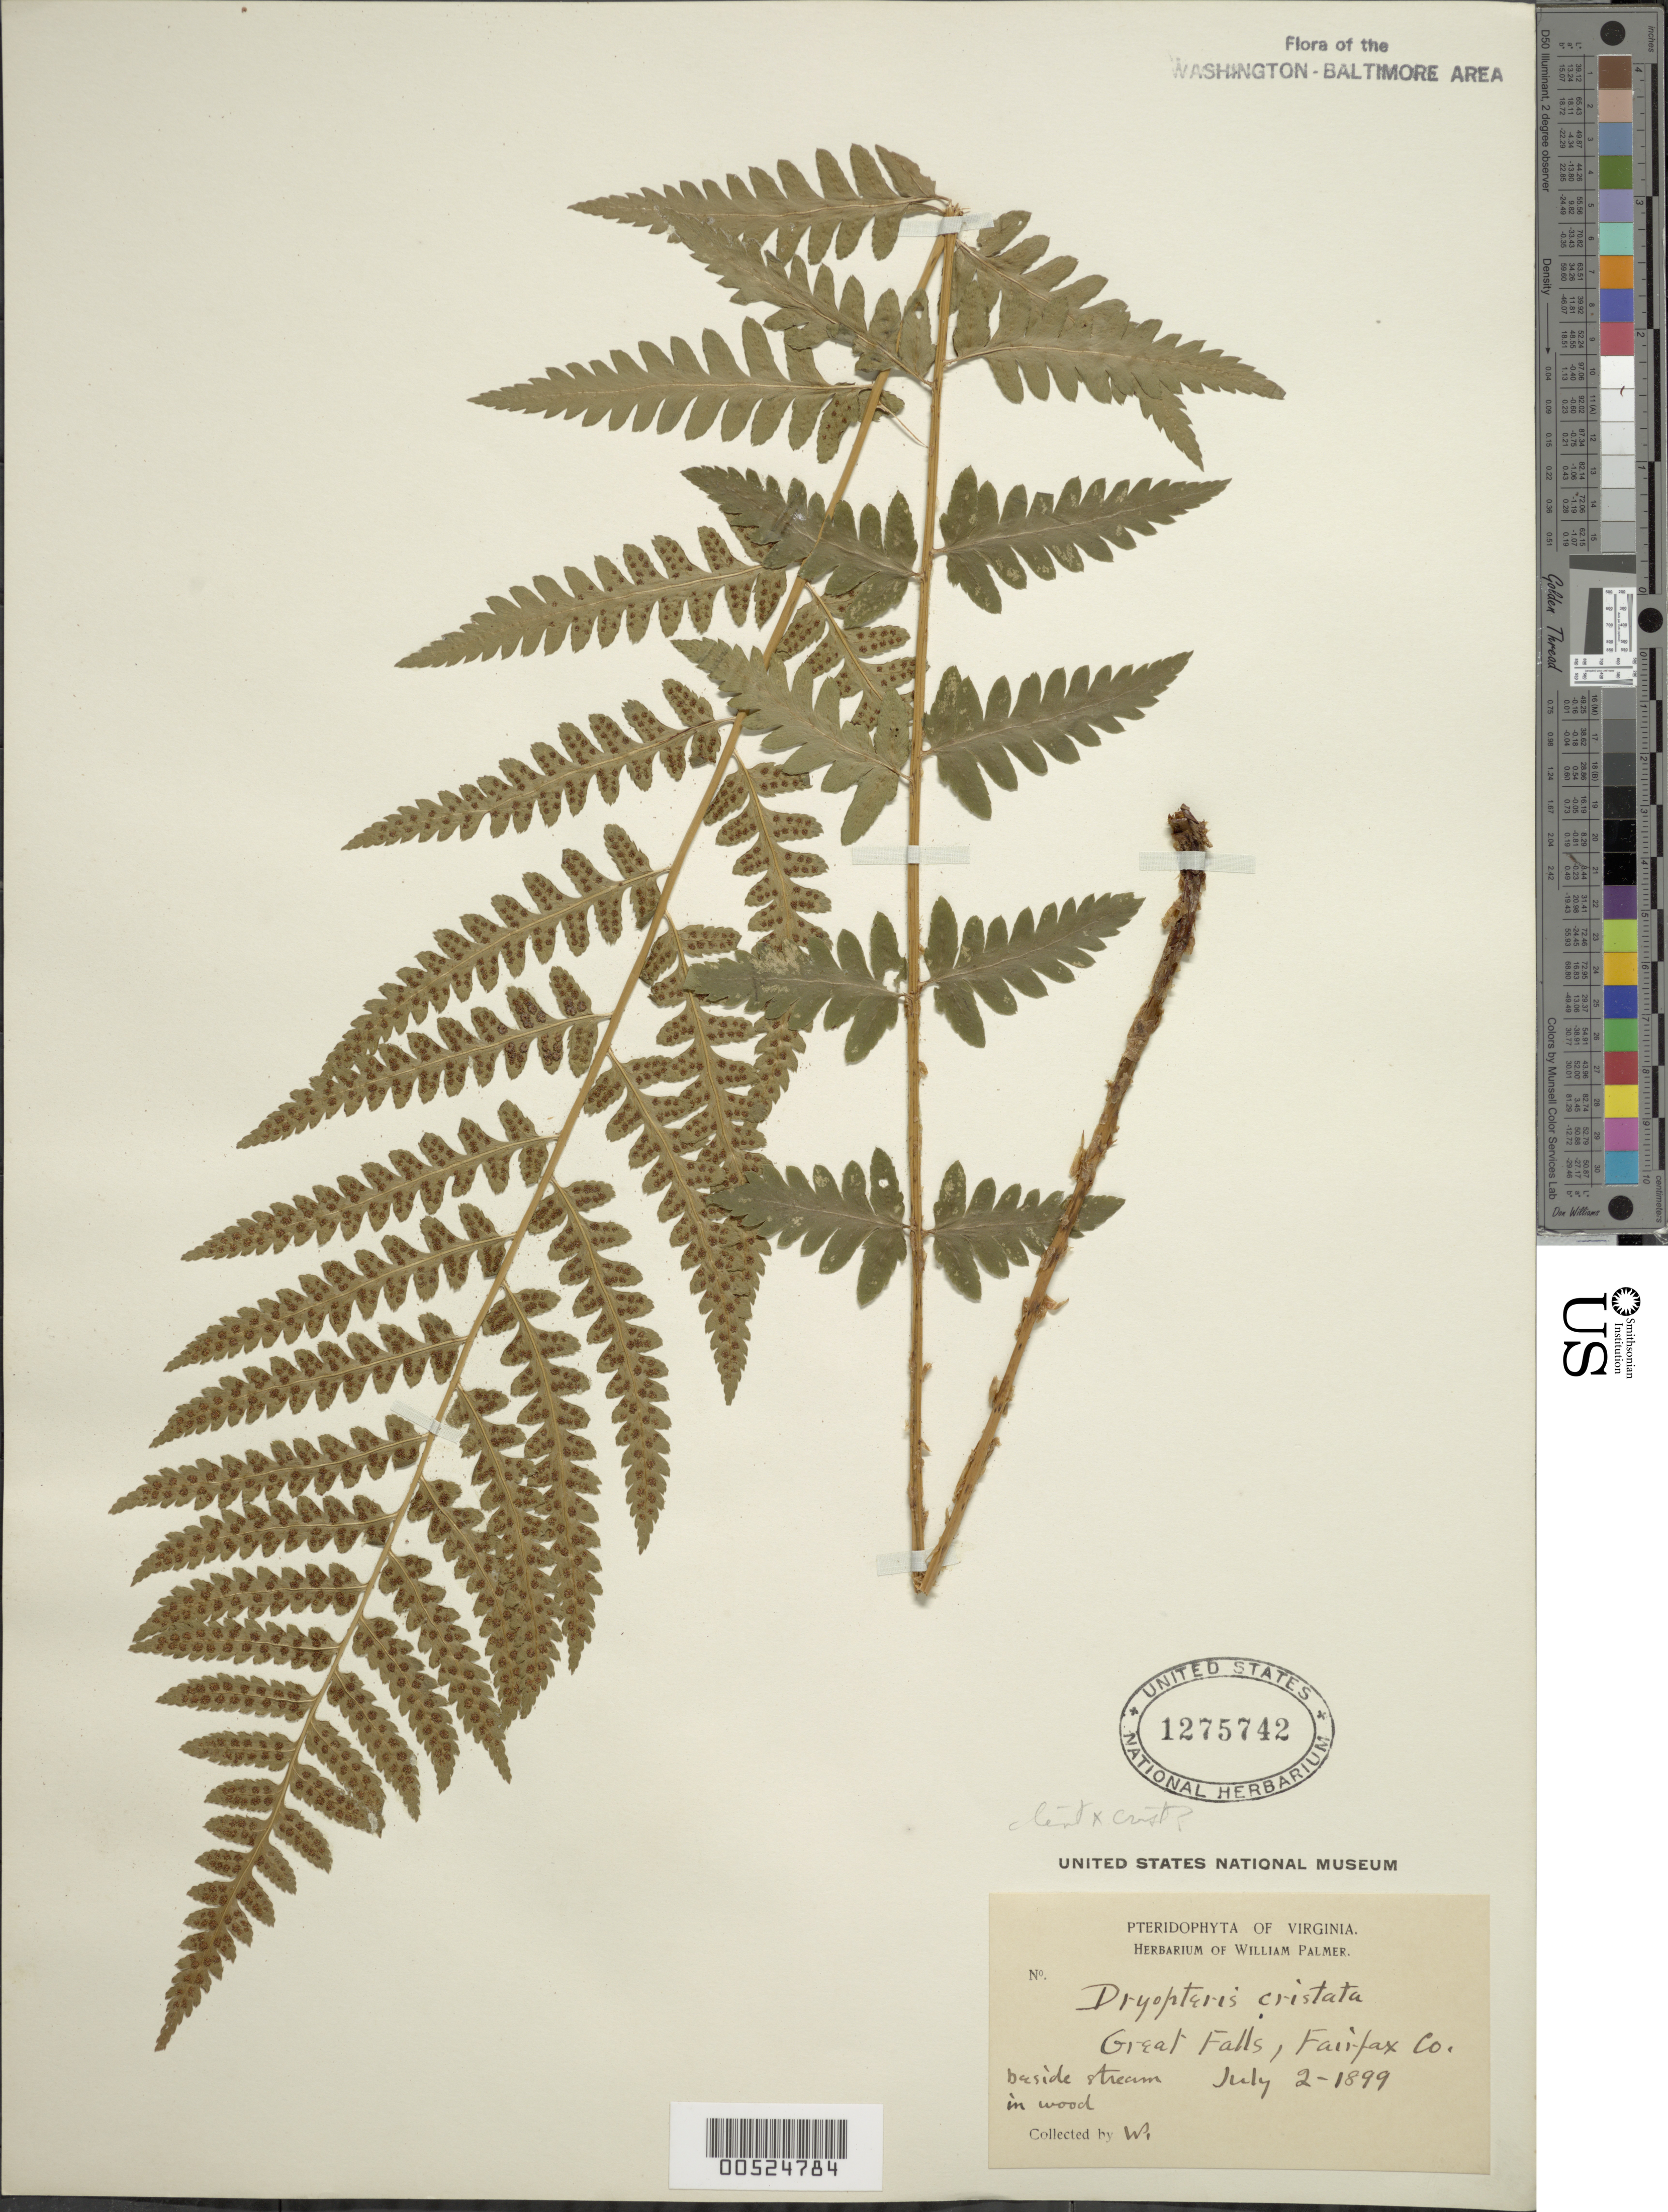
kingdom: Plantae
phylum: Tracheophyta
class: Polypodiopsida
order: Polypodiales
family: Dryopteridaceae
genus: Dryopteris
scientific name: Dryopteris cristata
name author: (L.) A. Gray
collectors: W. Palmer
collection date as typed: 02 Jul 1899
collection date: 1899-07-02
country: United States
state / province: Virginia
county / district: Fairfax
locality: Great Falls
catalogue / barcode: US 1275742